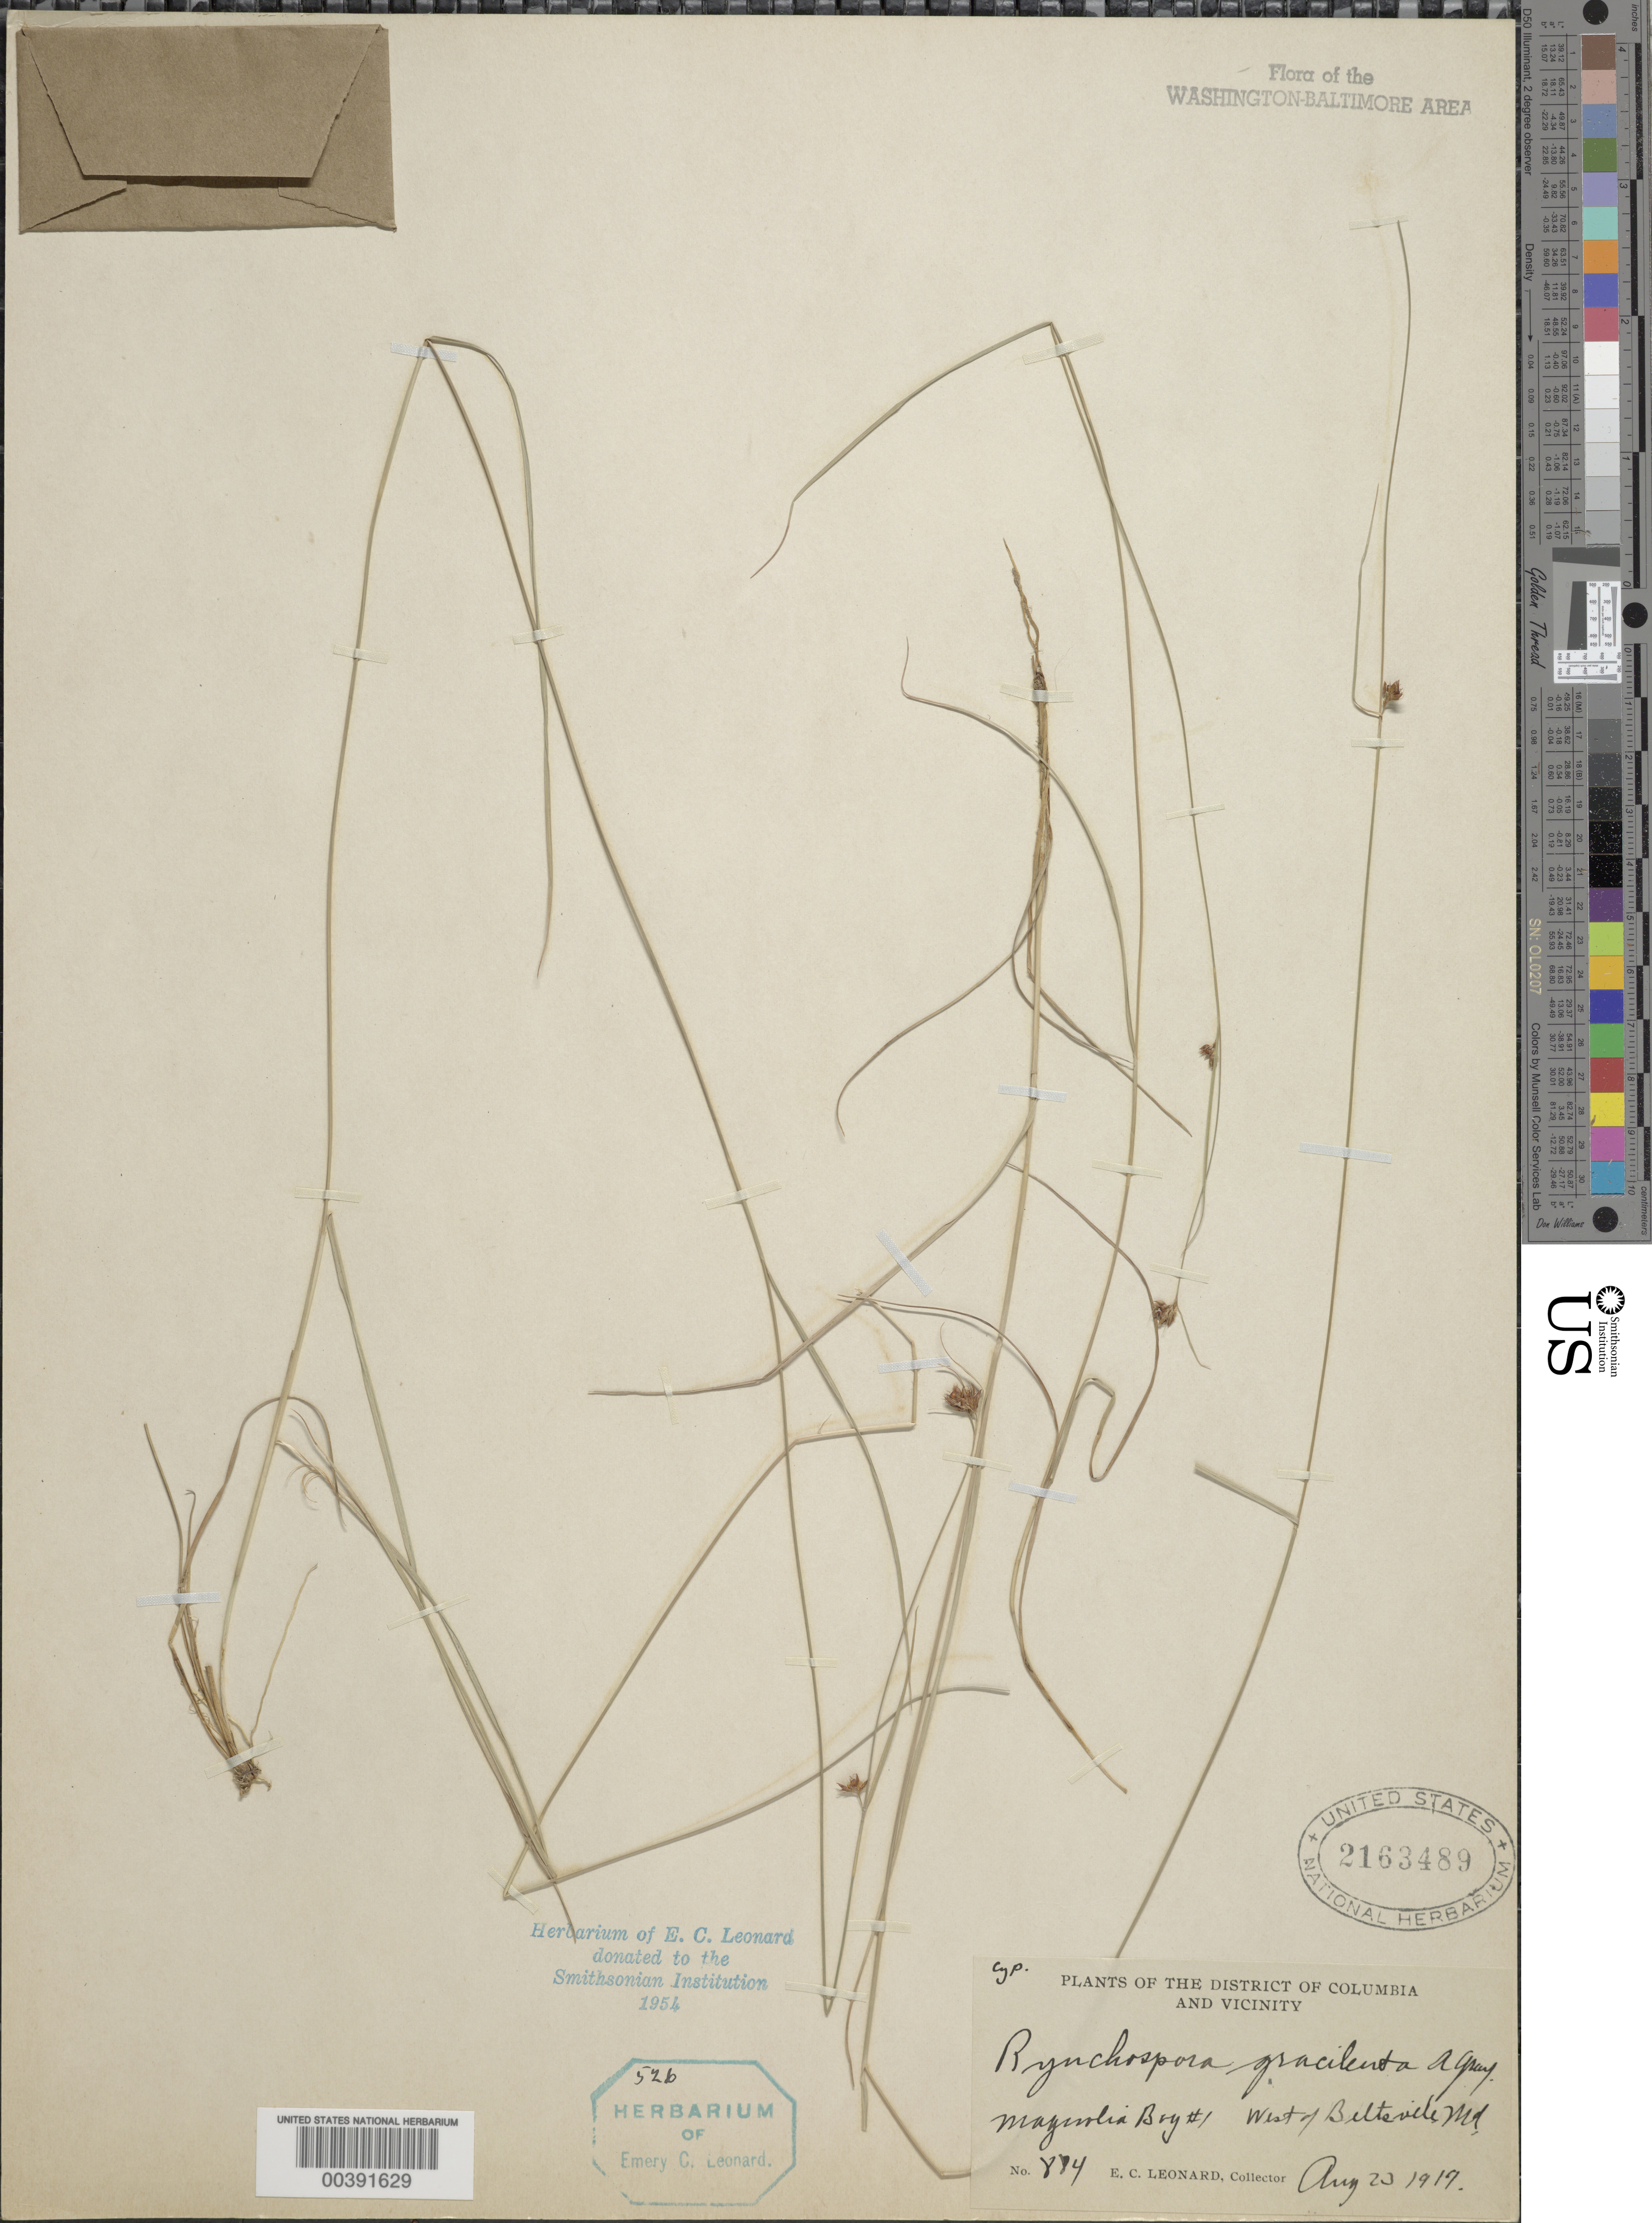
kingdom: Plantae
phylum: Tracheophyta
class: Liliopsida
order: Poales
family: Cyperaceae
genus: Rhynchospora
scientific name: Rhynchospora gracilenta A. Gray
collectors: E. C. Leonard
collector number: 884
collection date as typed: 23 Aug 1917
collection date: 1917-08-23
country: United States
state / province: Maryland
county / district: Prince George's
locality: Magnolia Bogs, west of Beltsville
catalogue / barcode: US 2163489